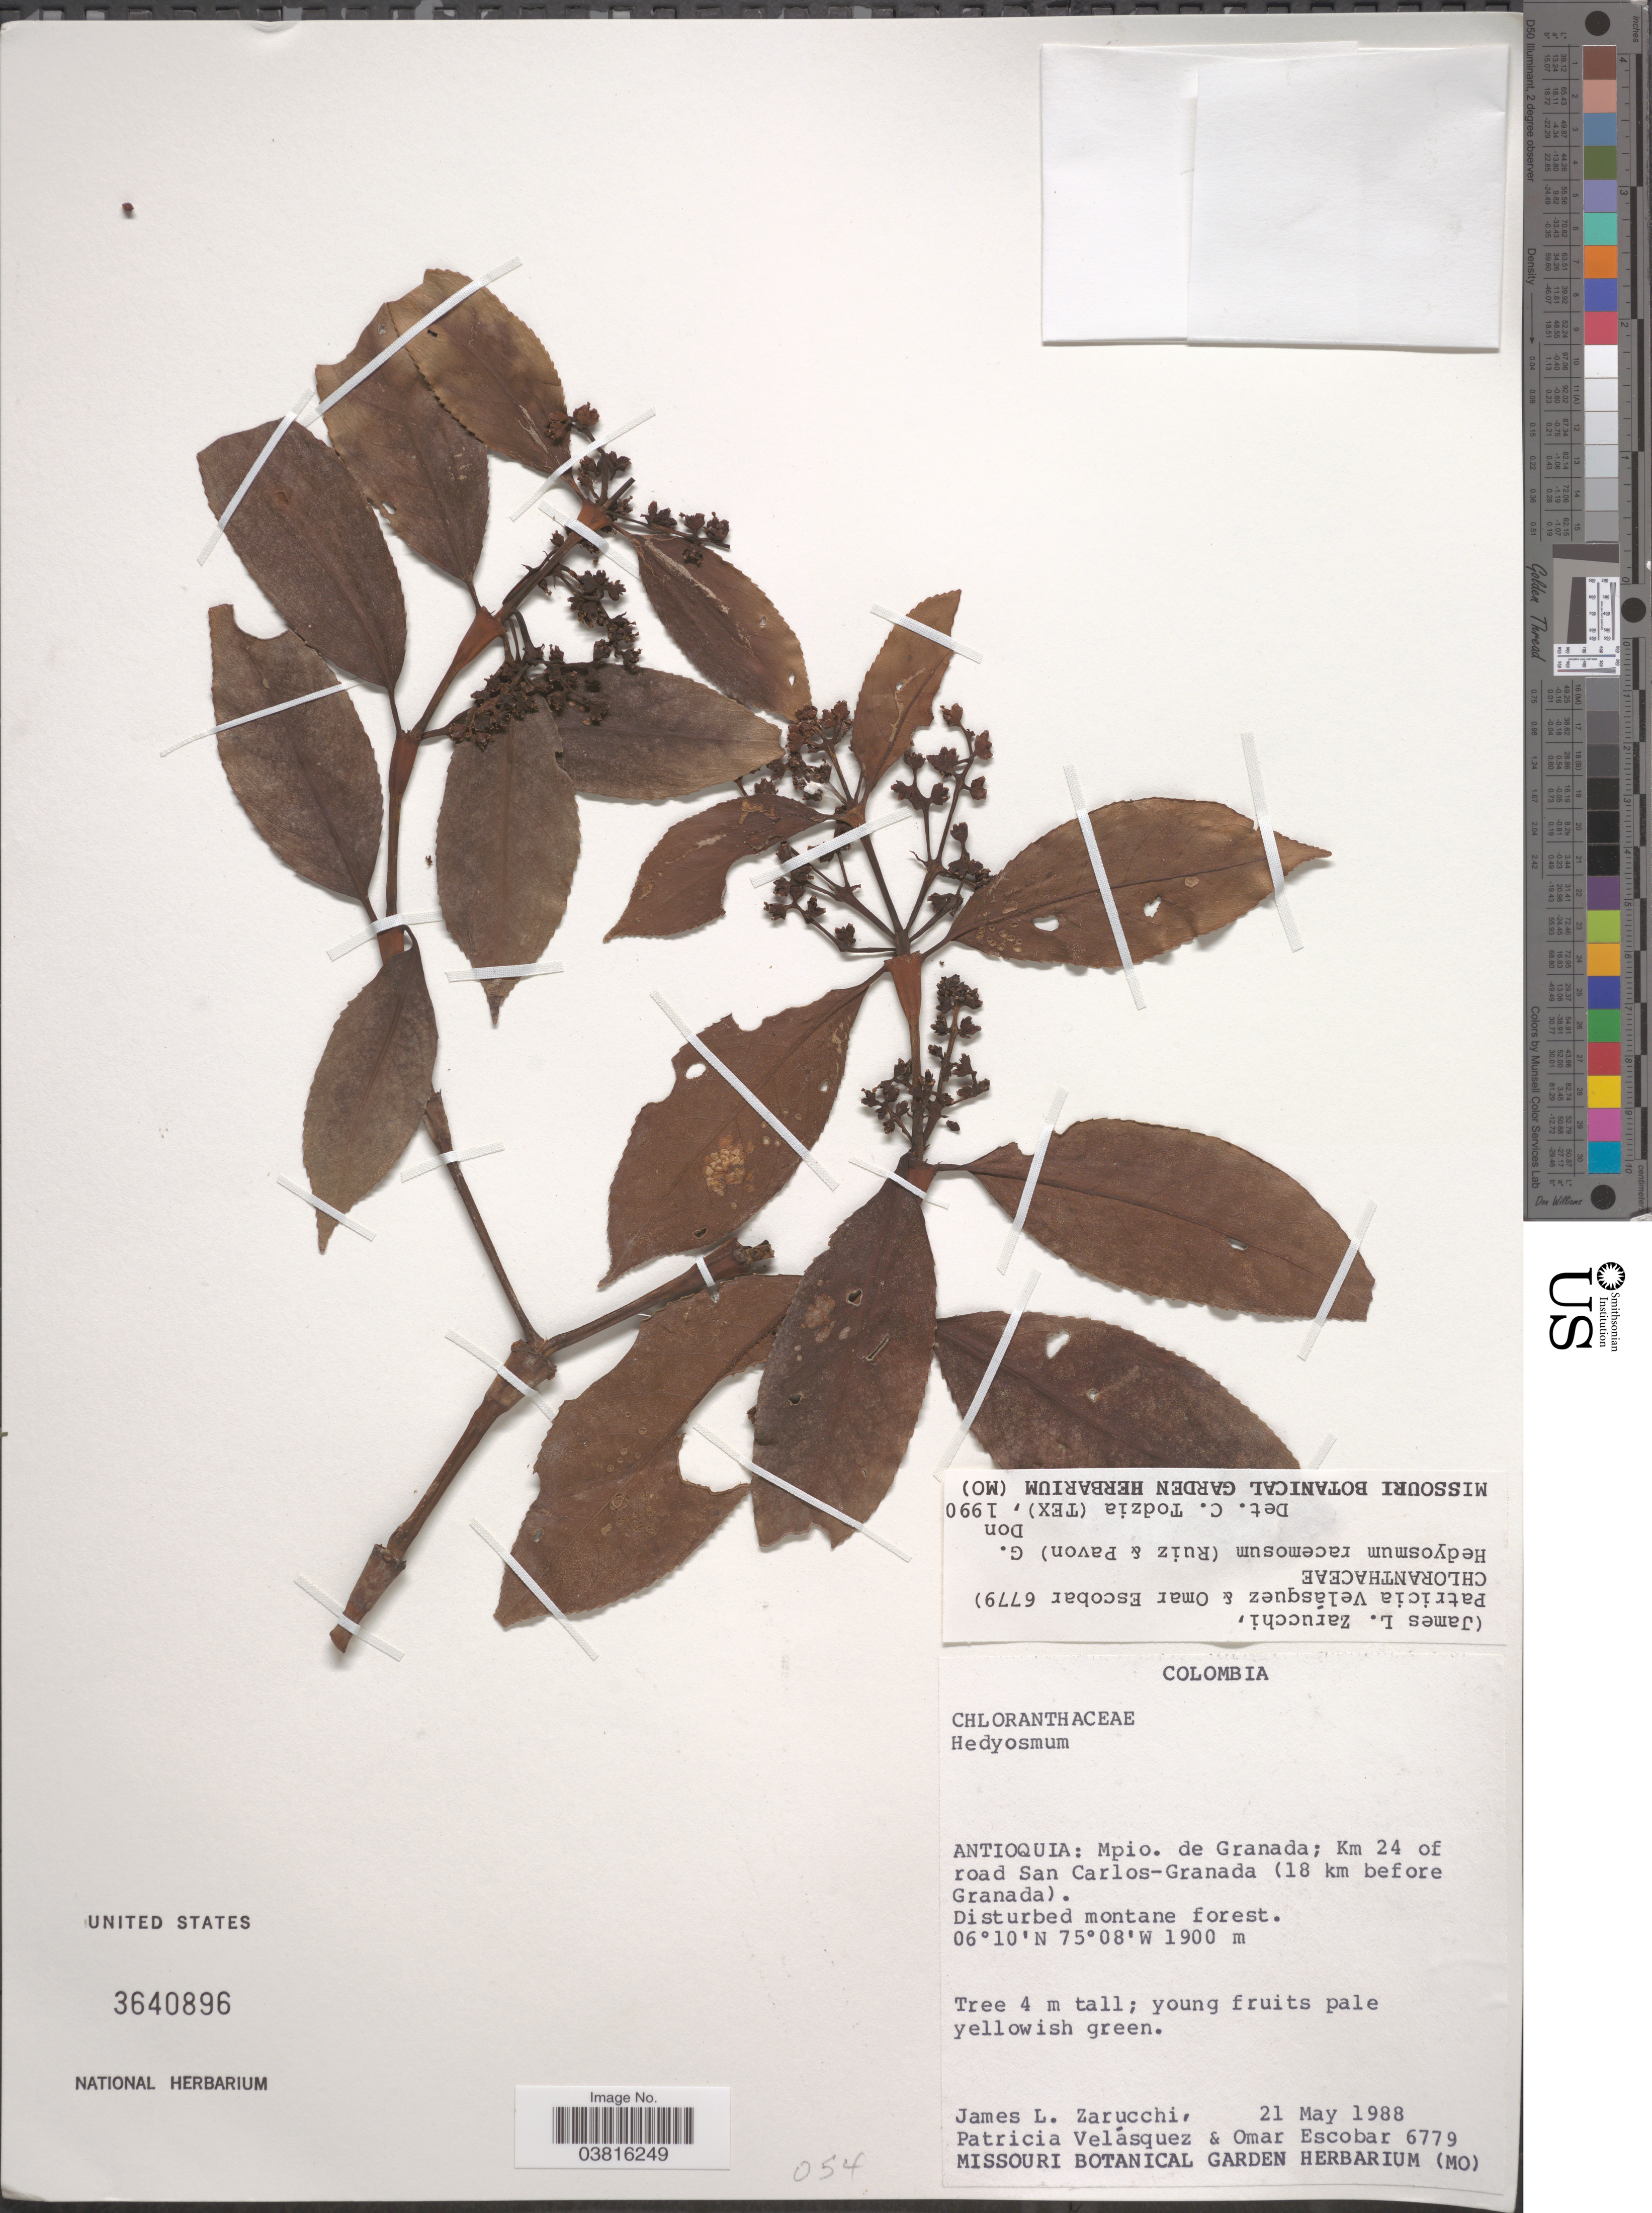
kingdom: Plantae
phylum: Tracheophyta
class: Magnoliopsida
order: Chloranthales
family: Chloranthaceae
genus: Hedyosmum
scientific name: Hedyosmum racemosum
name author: (Ruiz & Pav.) G. Don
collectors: J. L. Zarucchi, P. Velasquez & O. D. Escobar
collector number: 6779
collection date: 1988-05-21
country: Colombia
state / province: Antioquia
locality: Mpio. de Granada; Km 24 of road San Carlos-Granada (18 km before Granada).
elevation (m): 1900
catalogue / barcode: US 3640896